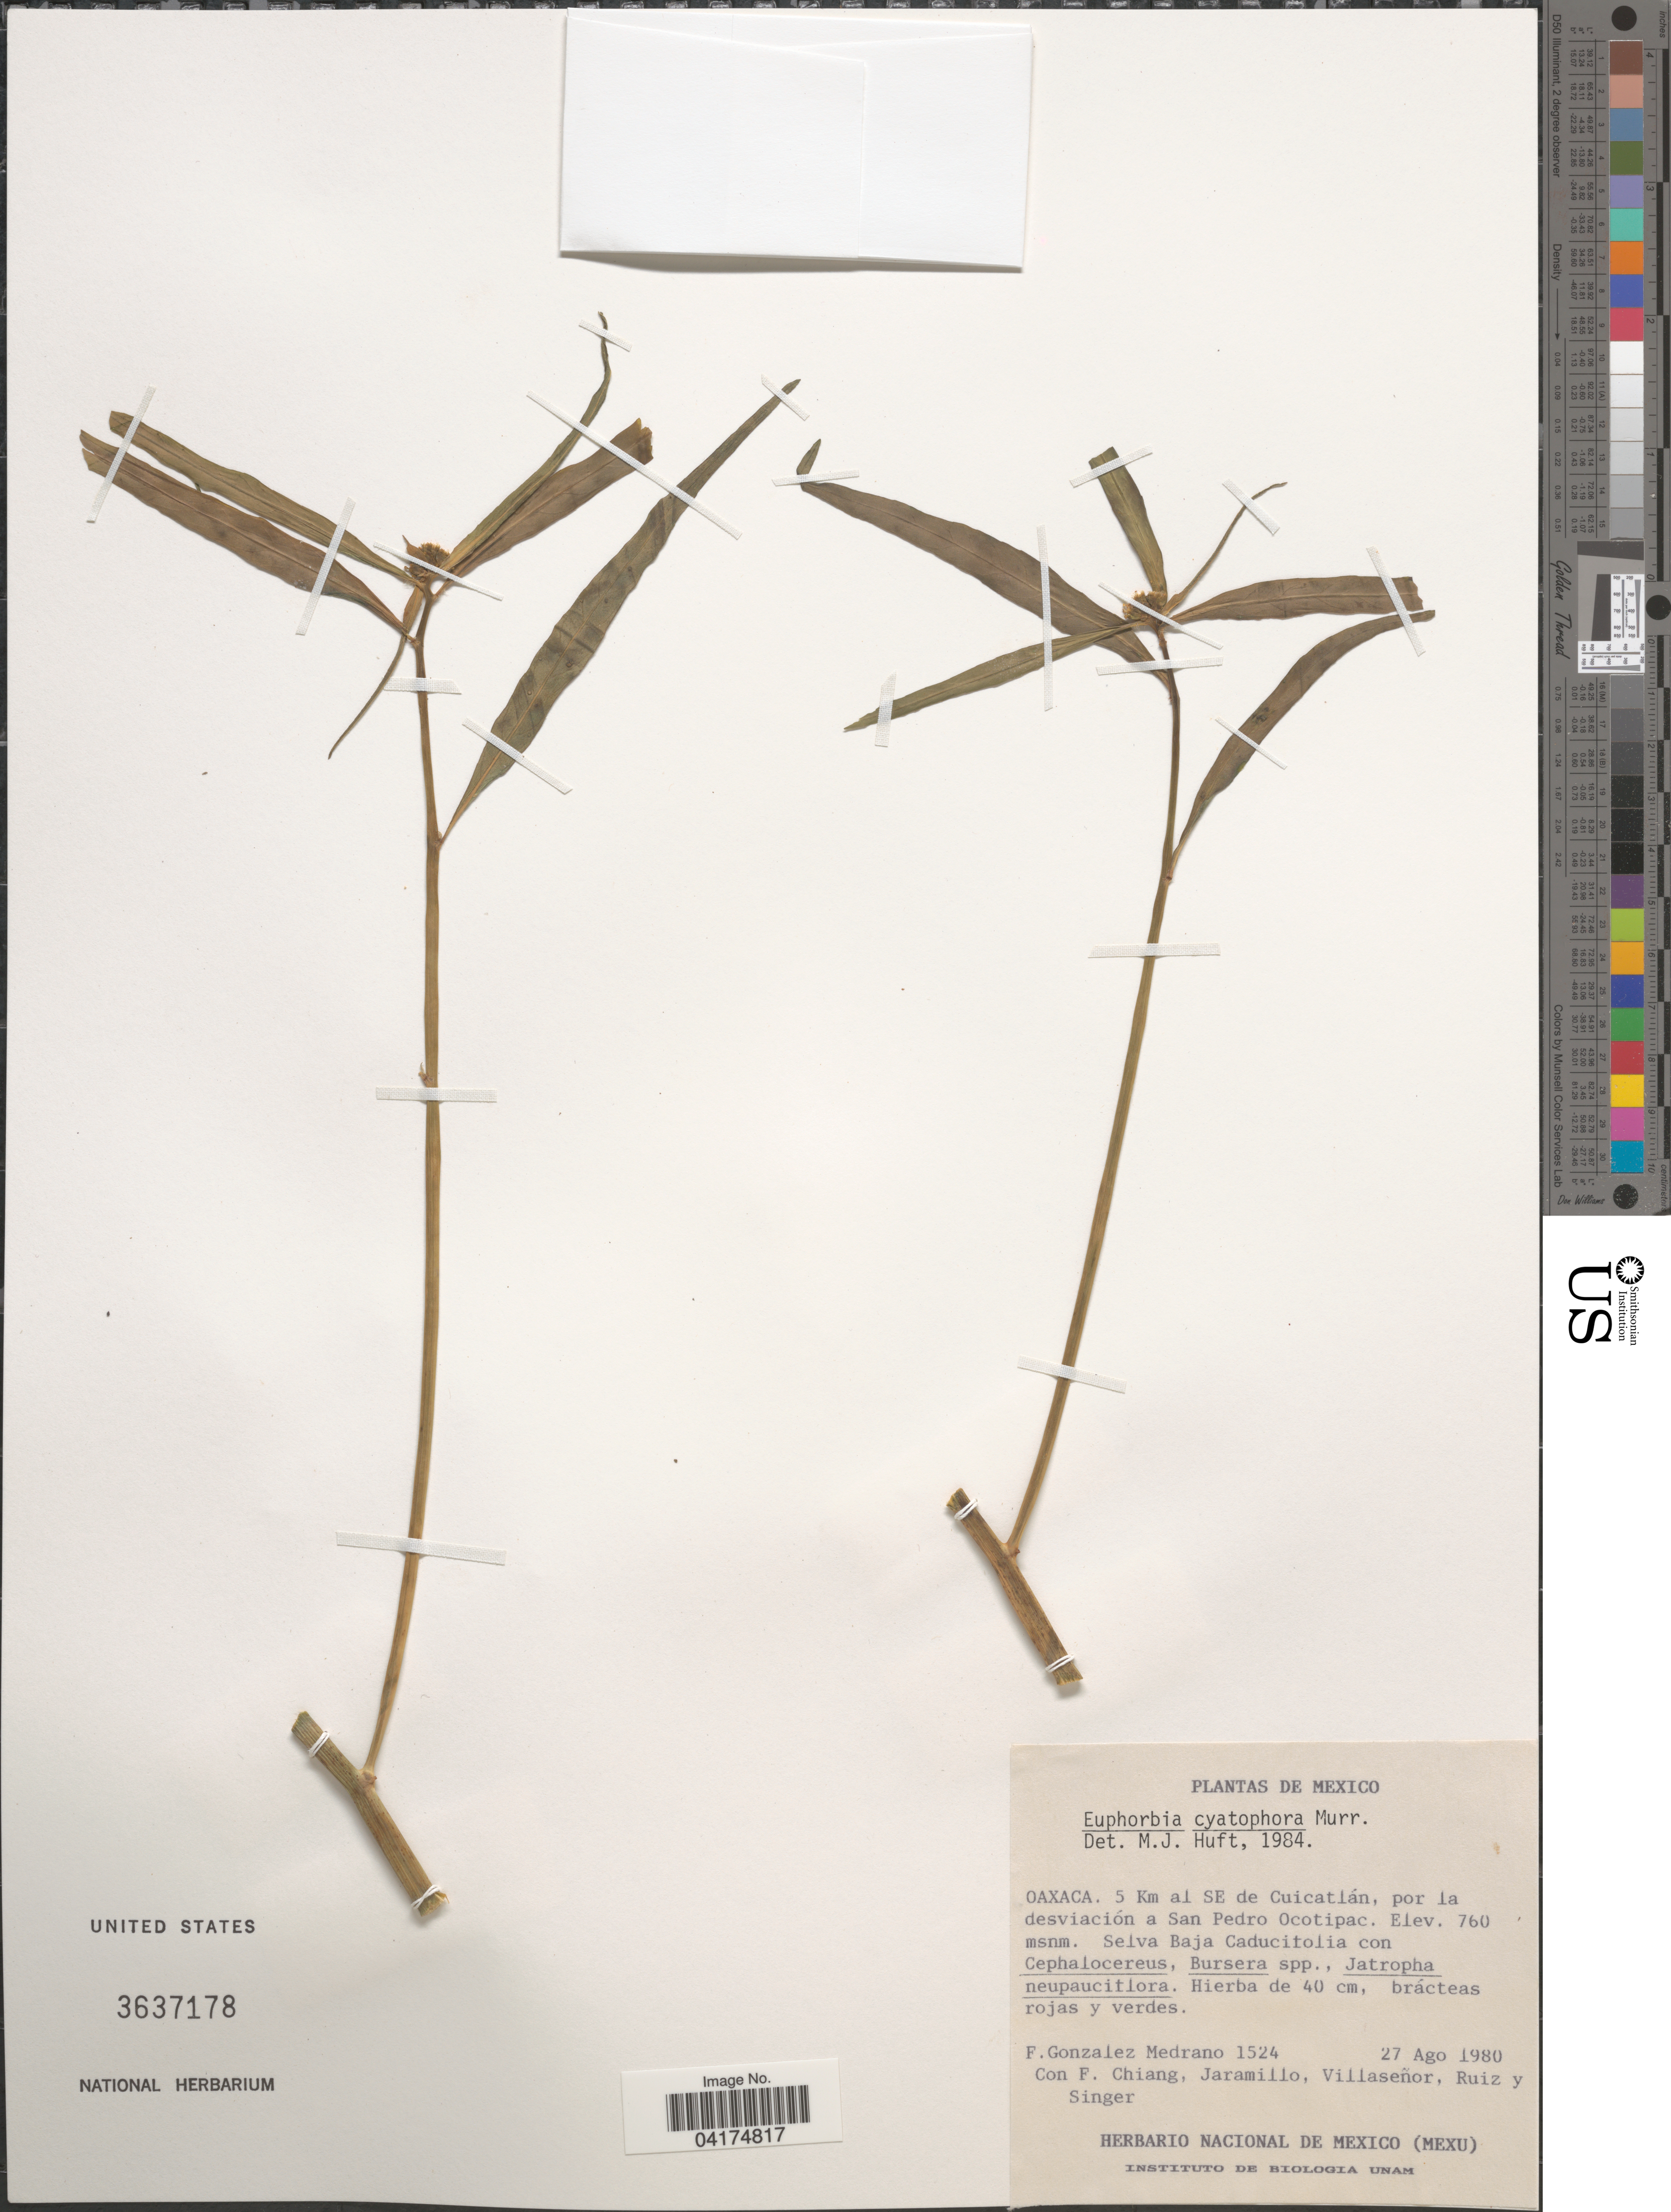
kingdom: Plantae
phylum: Tracheophyta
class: Magnoliopsida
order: Malpighiales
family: Euphorbiaceae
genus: Euphorbia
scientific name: Euphorbia cyathophora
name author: Murray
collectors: F. Medrano, F. Chiang, Jaramillo, --, -. Villaseñor & et al.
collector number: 1524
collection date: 1980-08-27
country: Mexico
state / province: Oaxaca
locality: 5 Km al SE de Cuicatlán, por la desviación a San Pedro Ocotipac. Selva Baja Caducifolia.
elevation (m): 760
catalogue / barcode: US 3637178